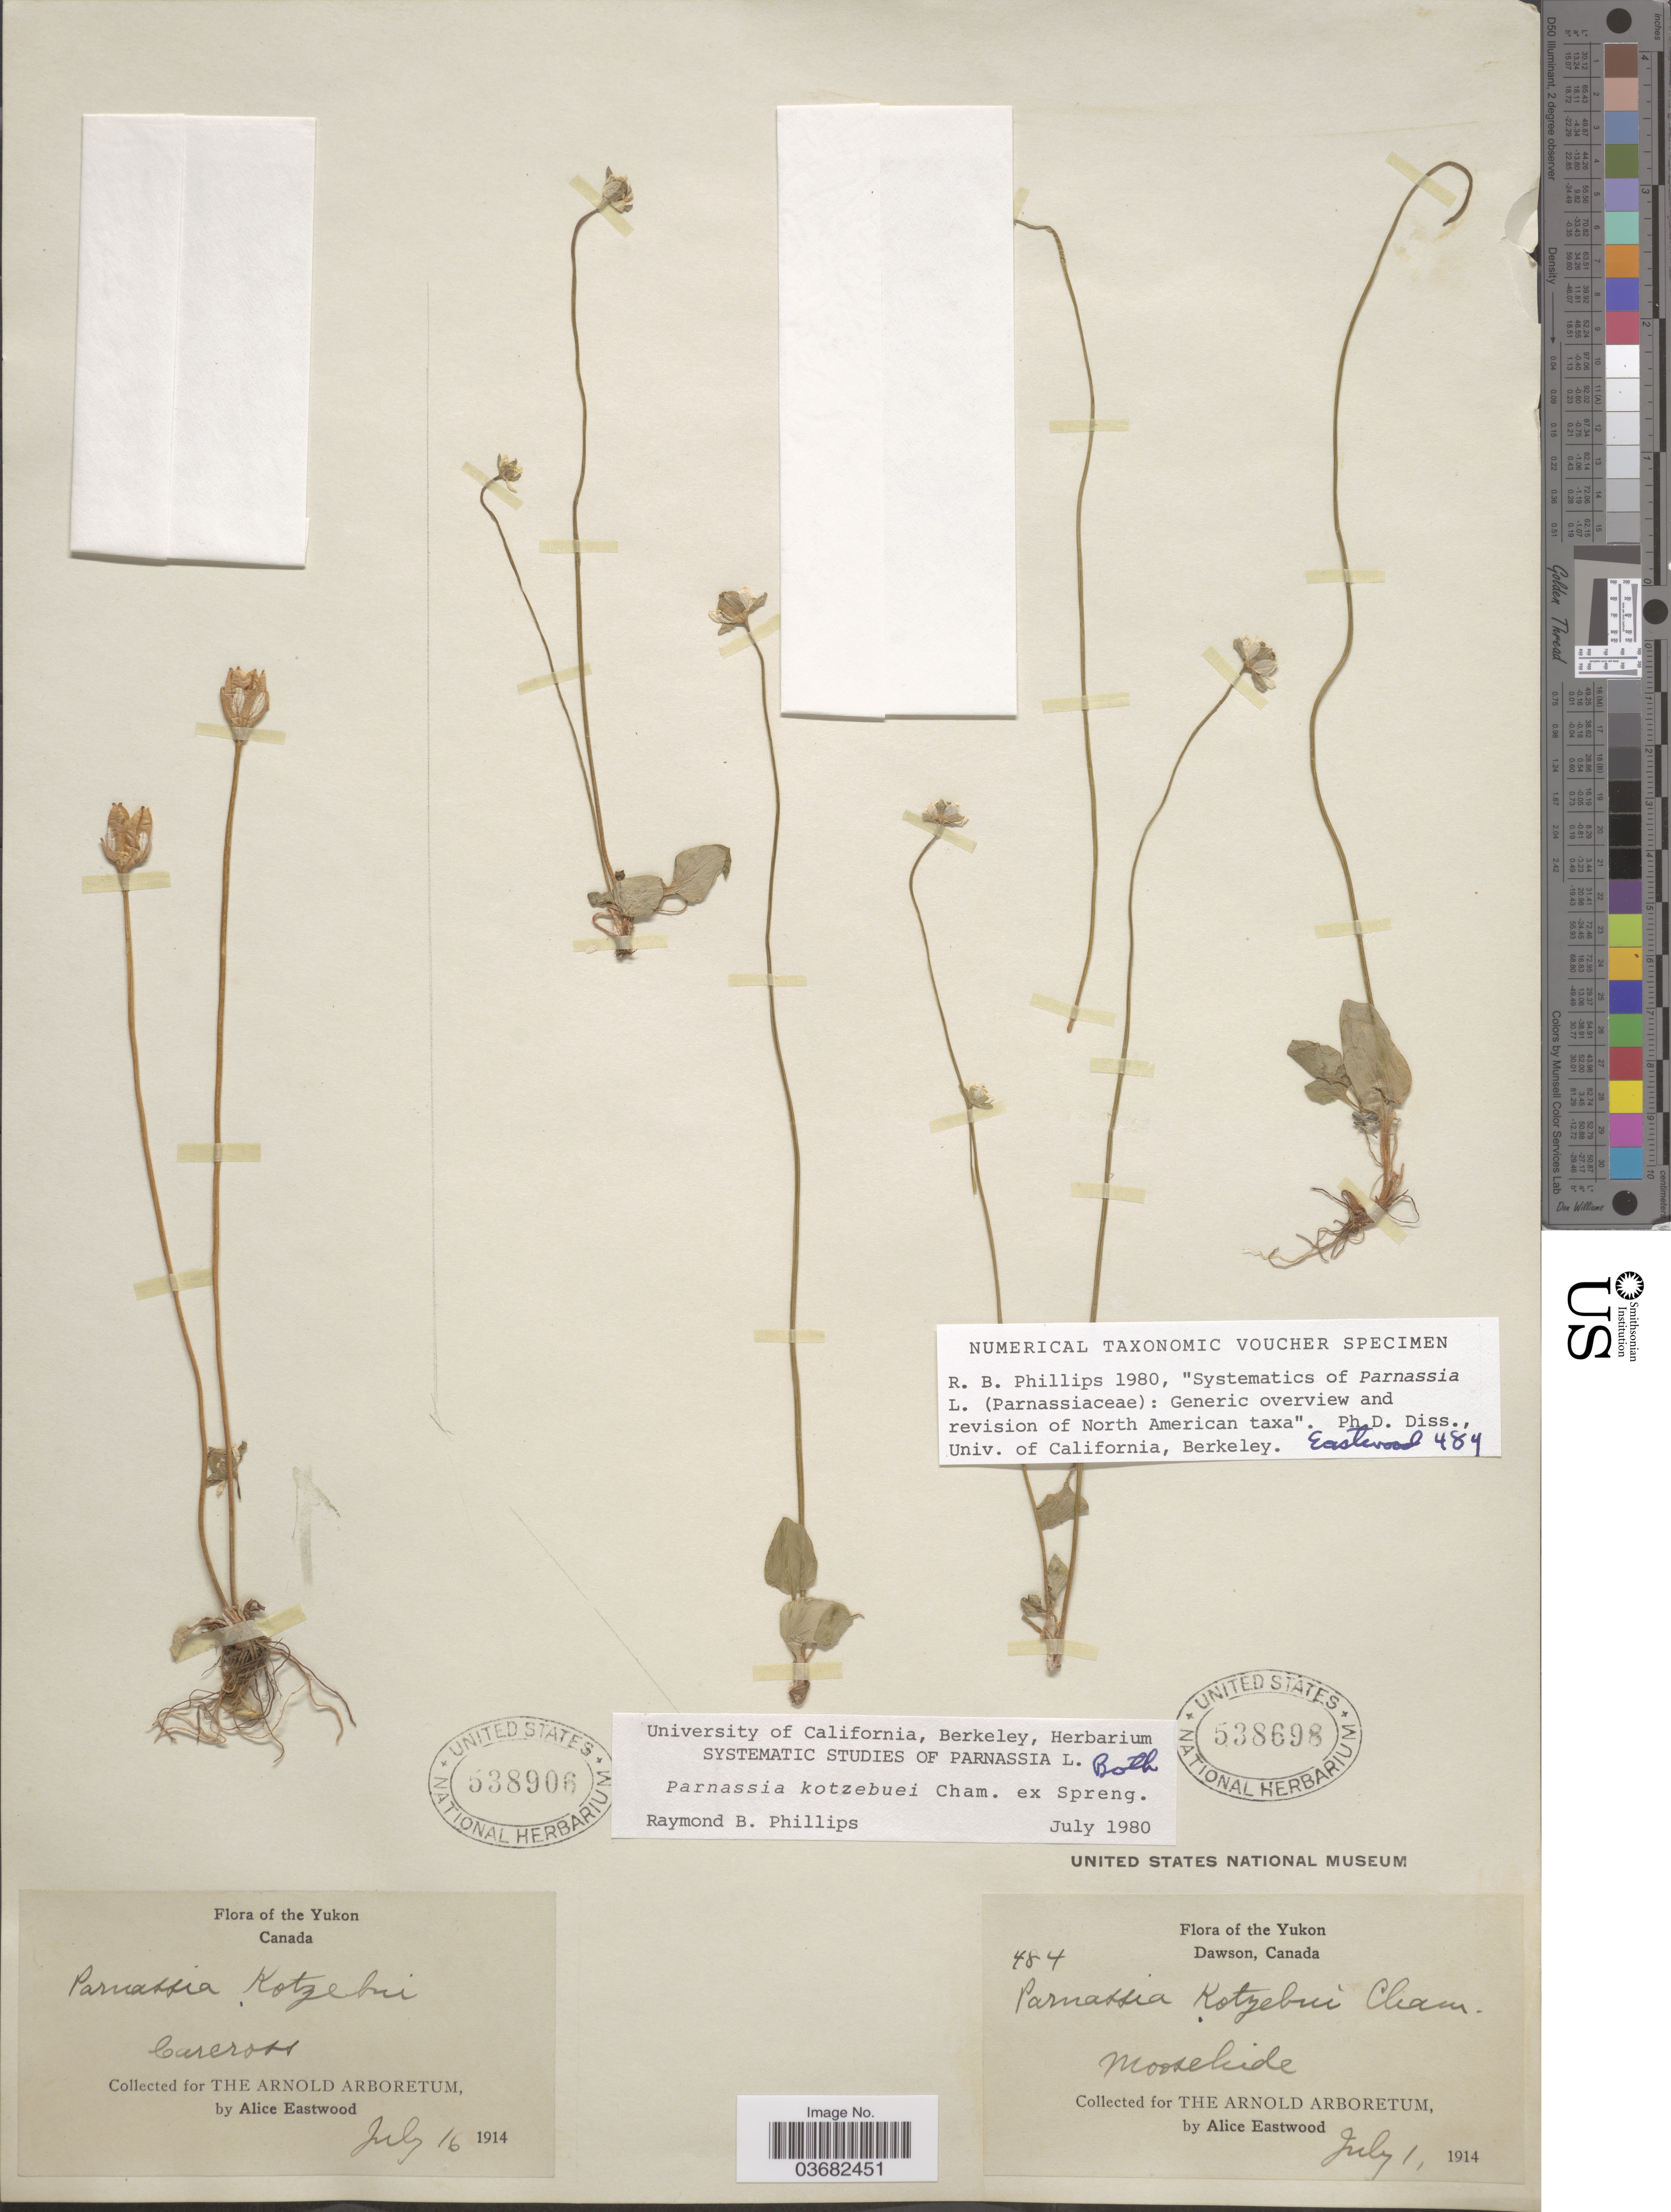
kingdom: Plantae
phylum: Tracheophyta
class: Magnoliopsida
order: Celastrales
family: Parnassiaceae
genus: Parnassia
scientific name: Parnassia kotzebuei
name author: Cham. ex Spreng.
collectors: A. Eastwood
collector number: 484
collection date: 1914-07-01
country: Canada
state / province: Yukon Territory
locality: Dawson. Moosehide.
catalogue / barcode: US 538698-2